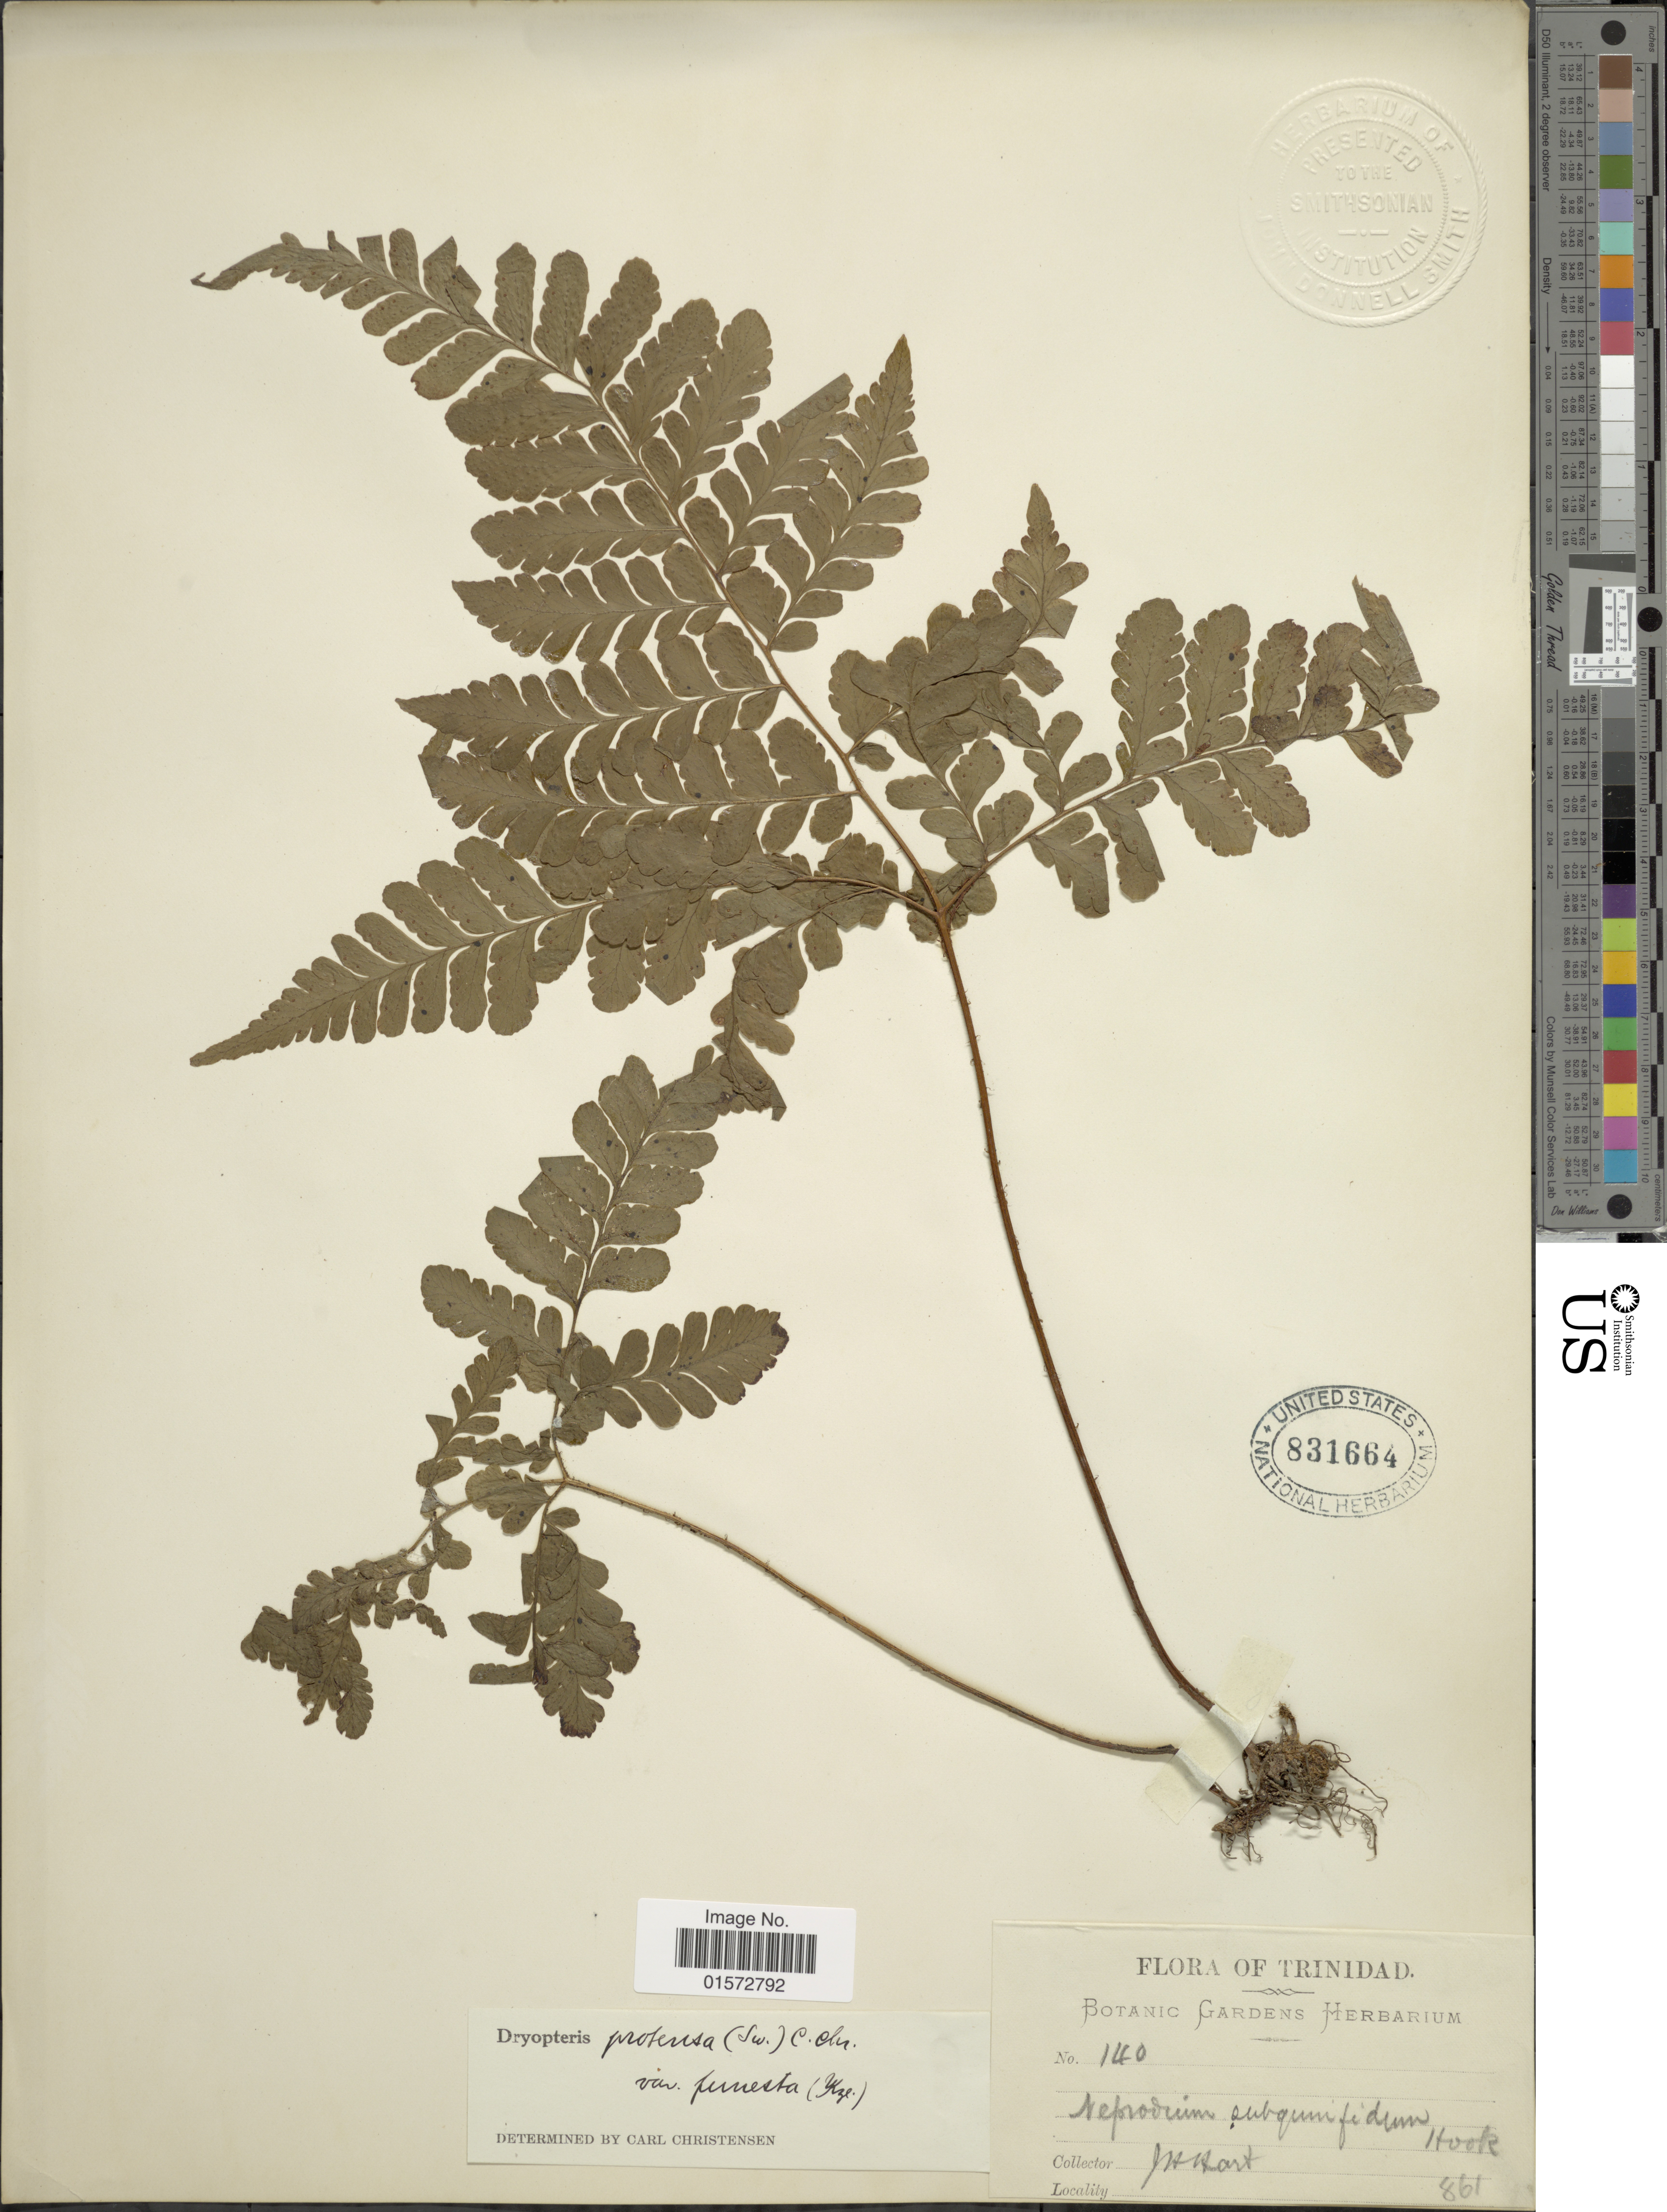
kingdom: Plantae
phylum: Tracheophyta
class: Polypodiopsida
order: Polypodiales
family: Tectariaceae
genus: Triplophyllum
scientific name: Triplophyllum funestum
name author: (Kunze) Holttum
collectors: J. H. Hart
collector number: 140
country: Trinidad and Tobago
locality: Trinidad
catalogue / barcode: US 831664